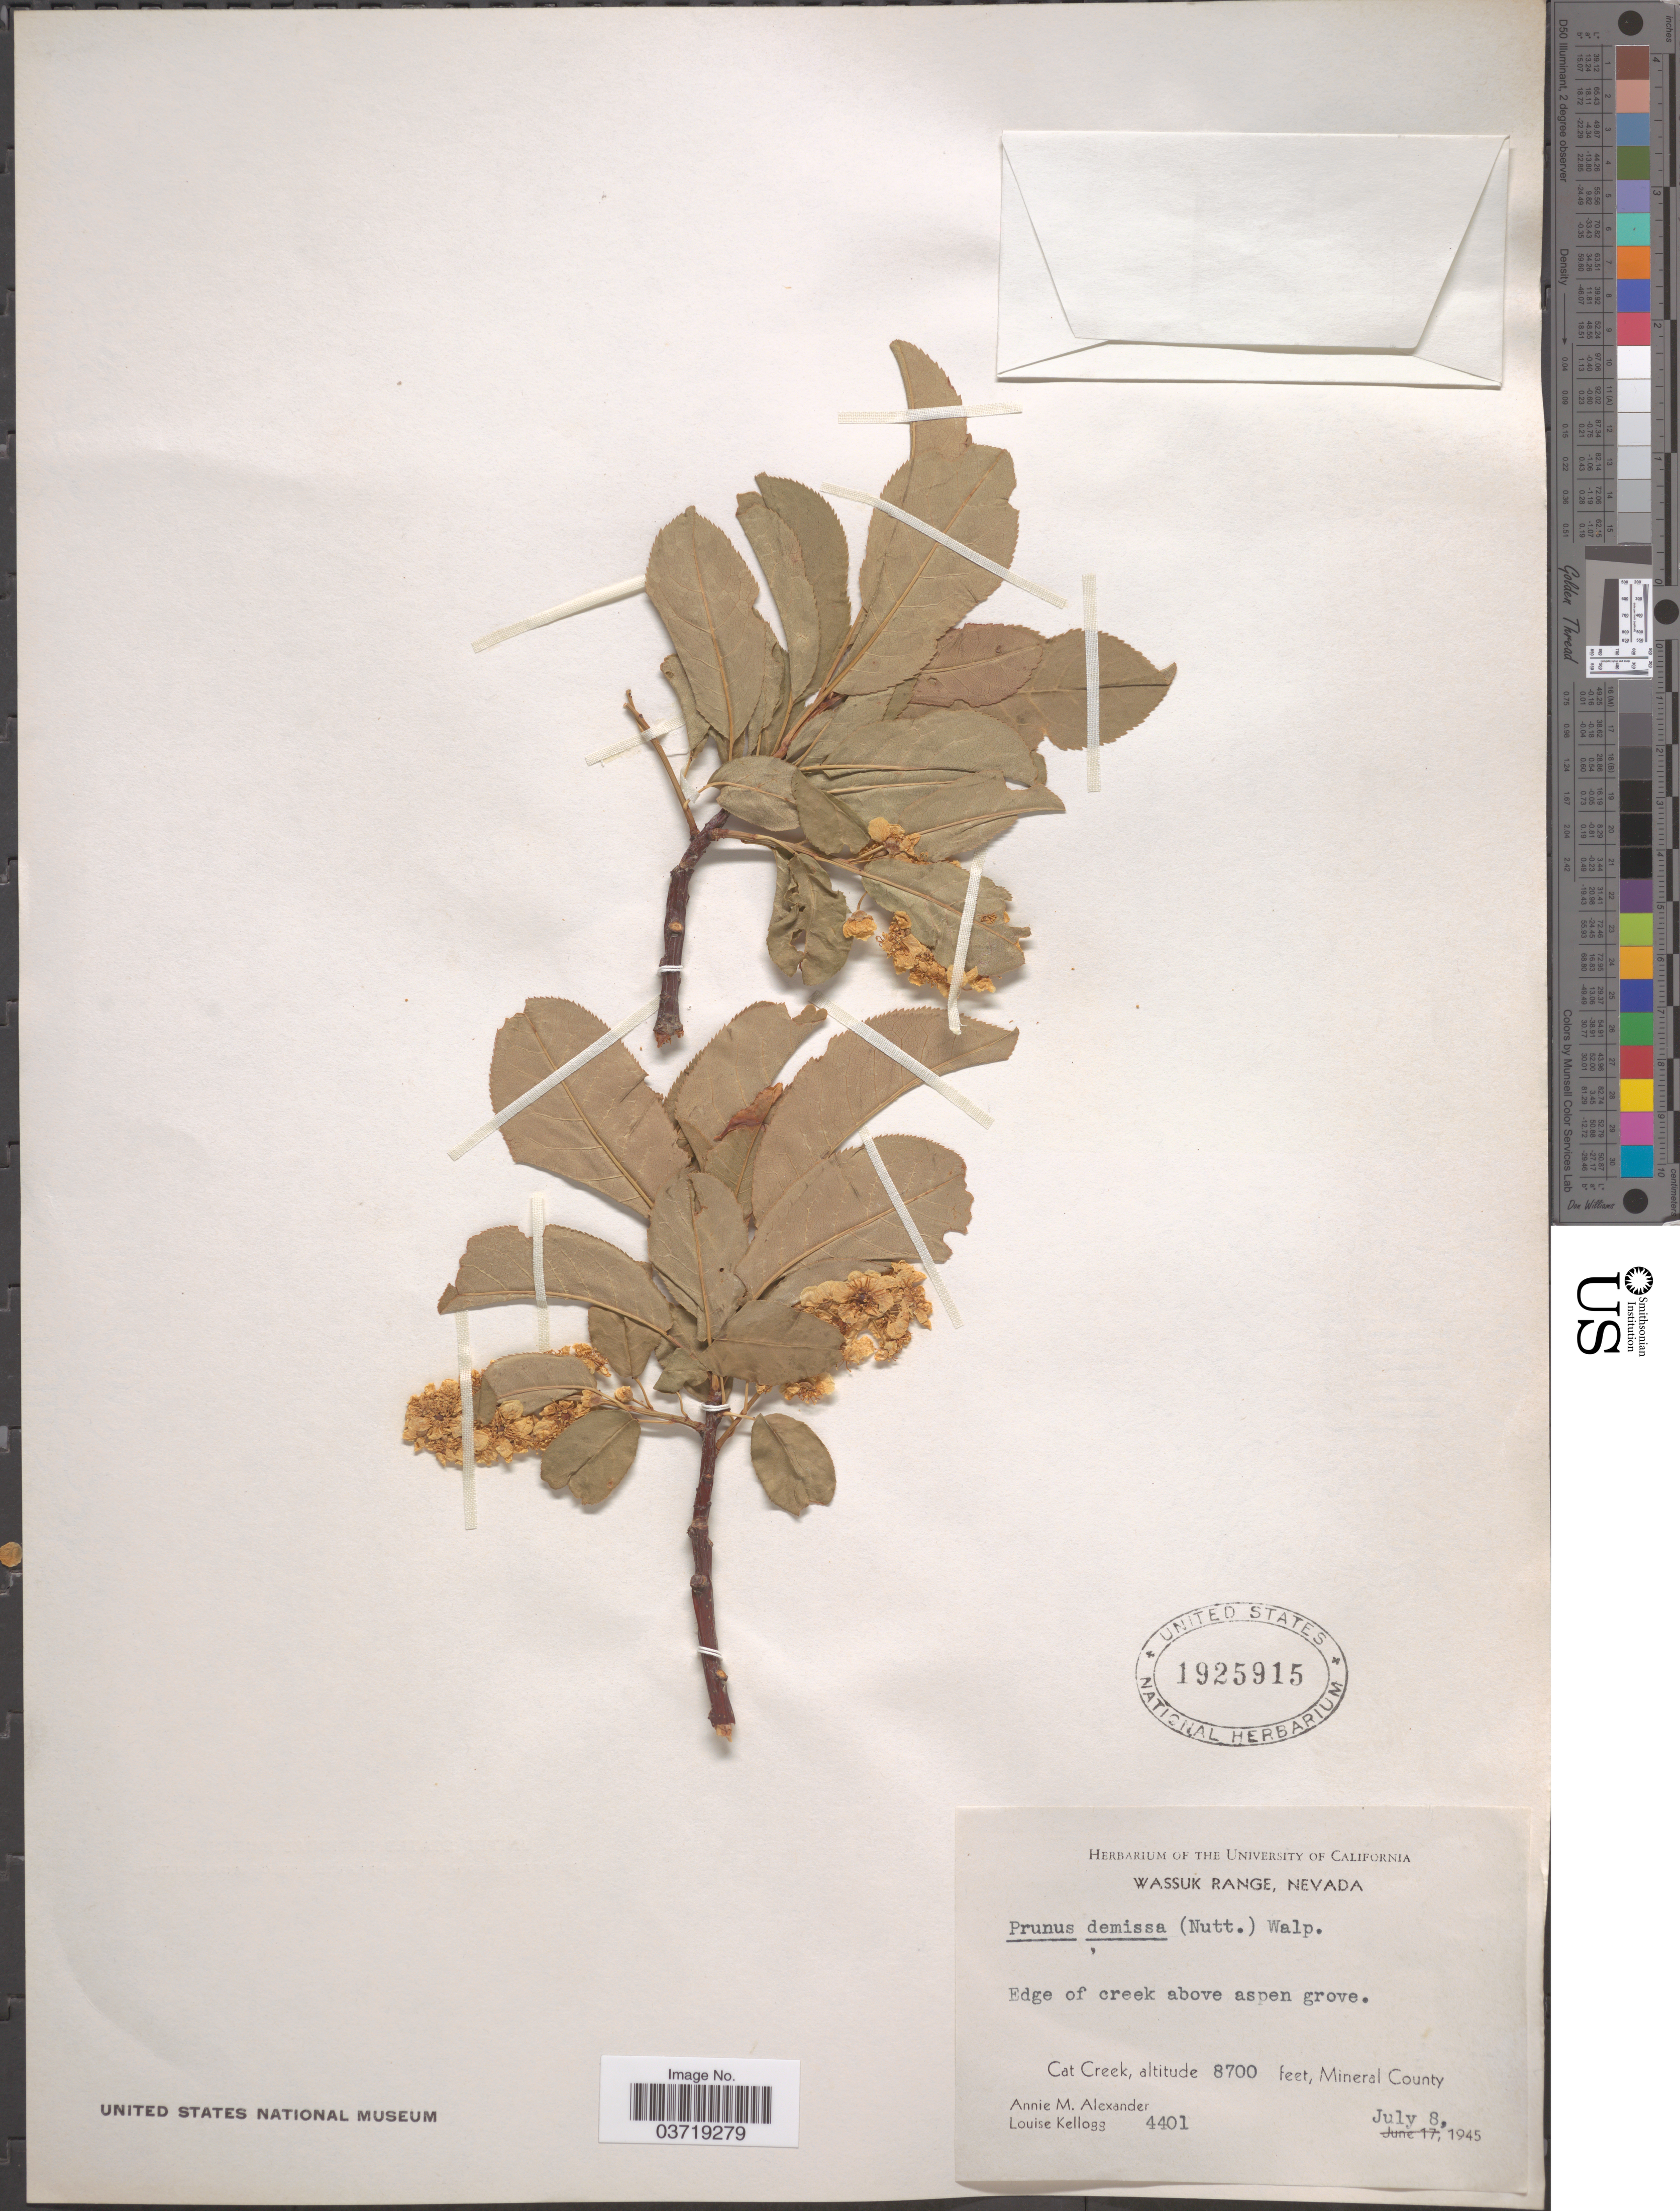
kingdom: Plantae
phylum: Tracheophyta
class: Magnoliopsida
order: Rosales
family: Rosaceae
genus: Prunus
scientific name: Prunus virginiana var. demissa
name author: (Nutt.) Torr.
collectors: A. M. Alexander & L. Kellogg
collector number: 4401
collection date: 1945-07-08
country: United States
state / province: Nevada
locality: Wassuk Range. Edge of creek above aspen grove. Cat Creek, Mineral County.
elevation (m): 2652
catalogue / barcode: US 1925915